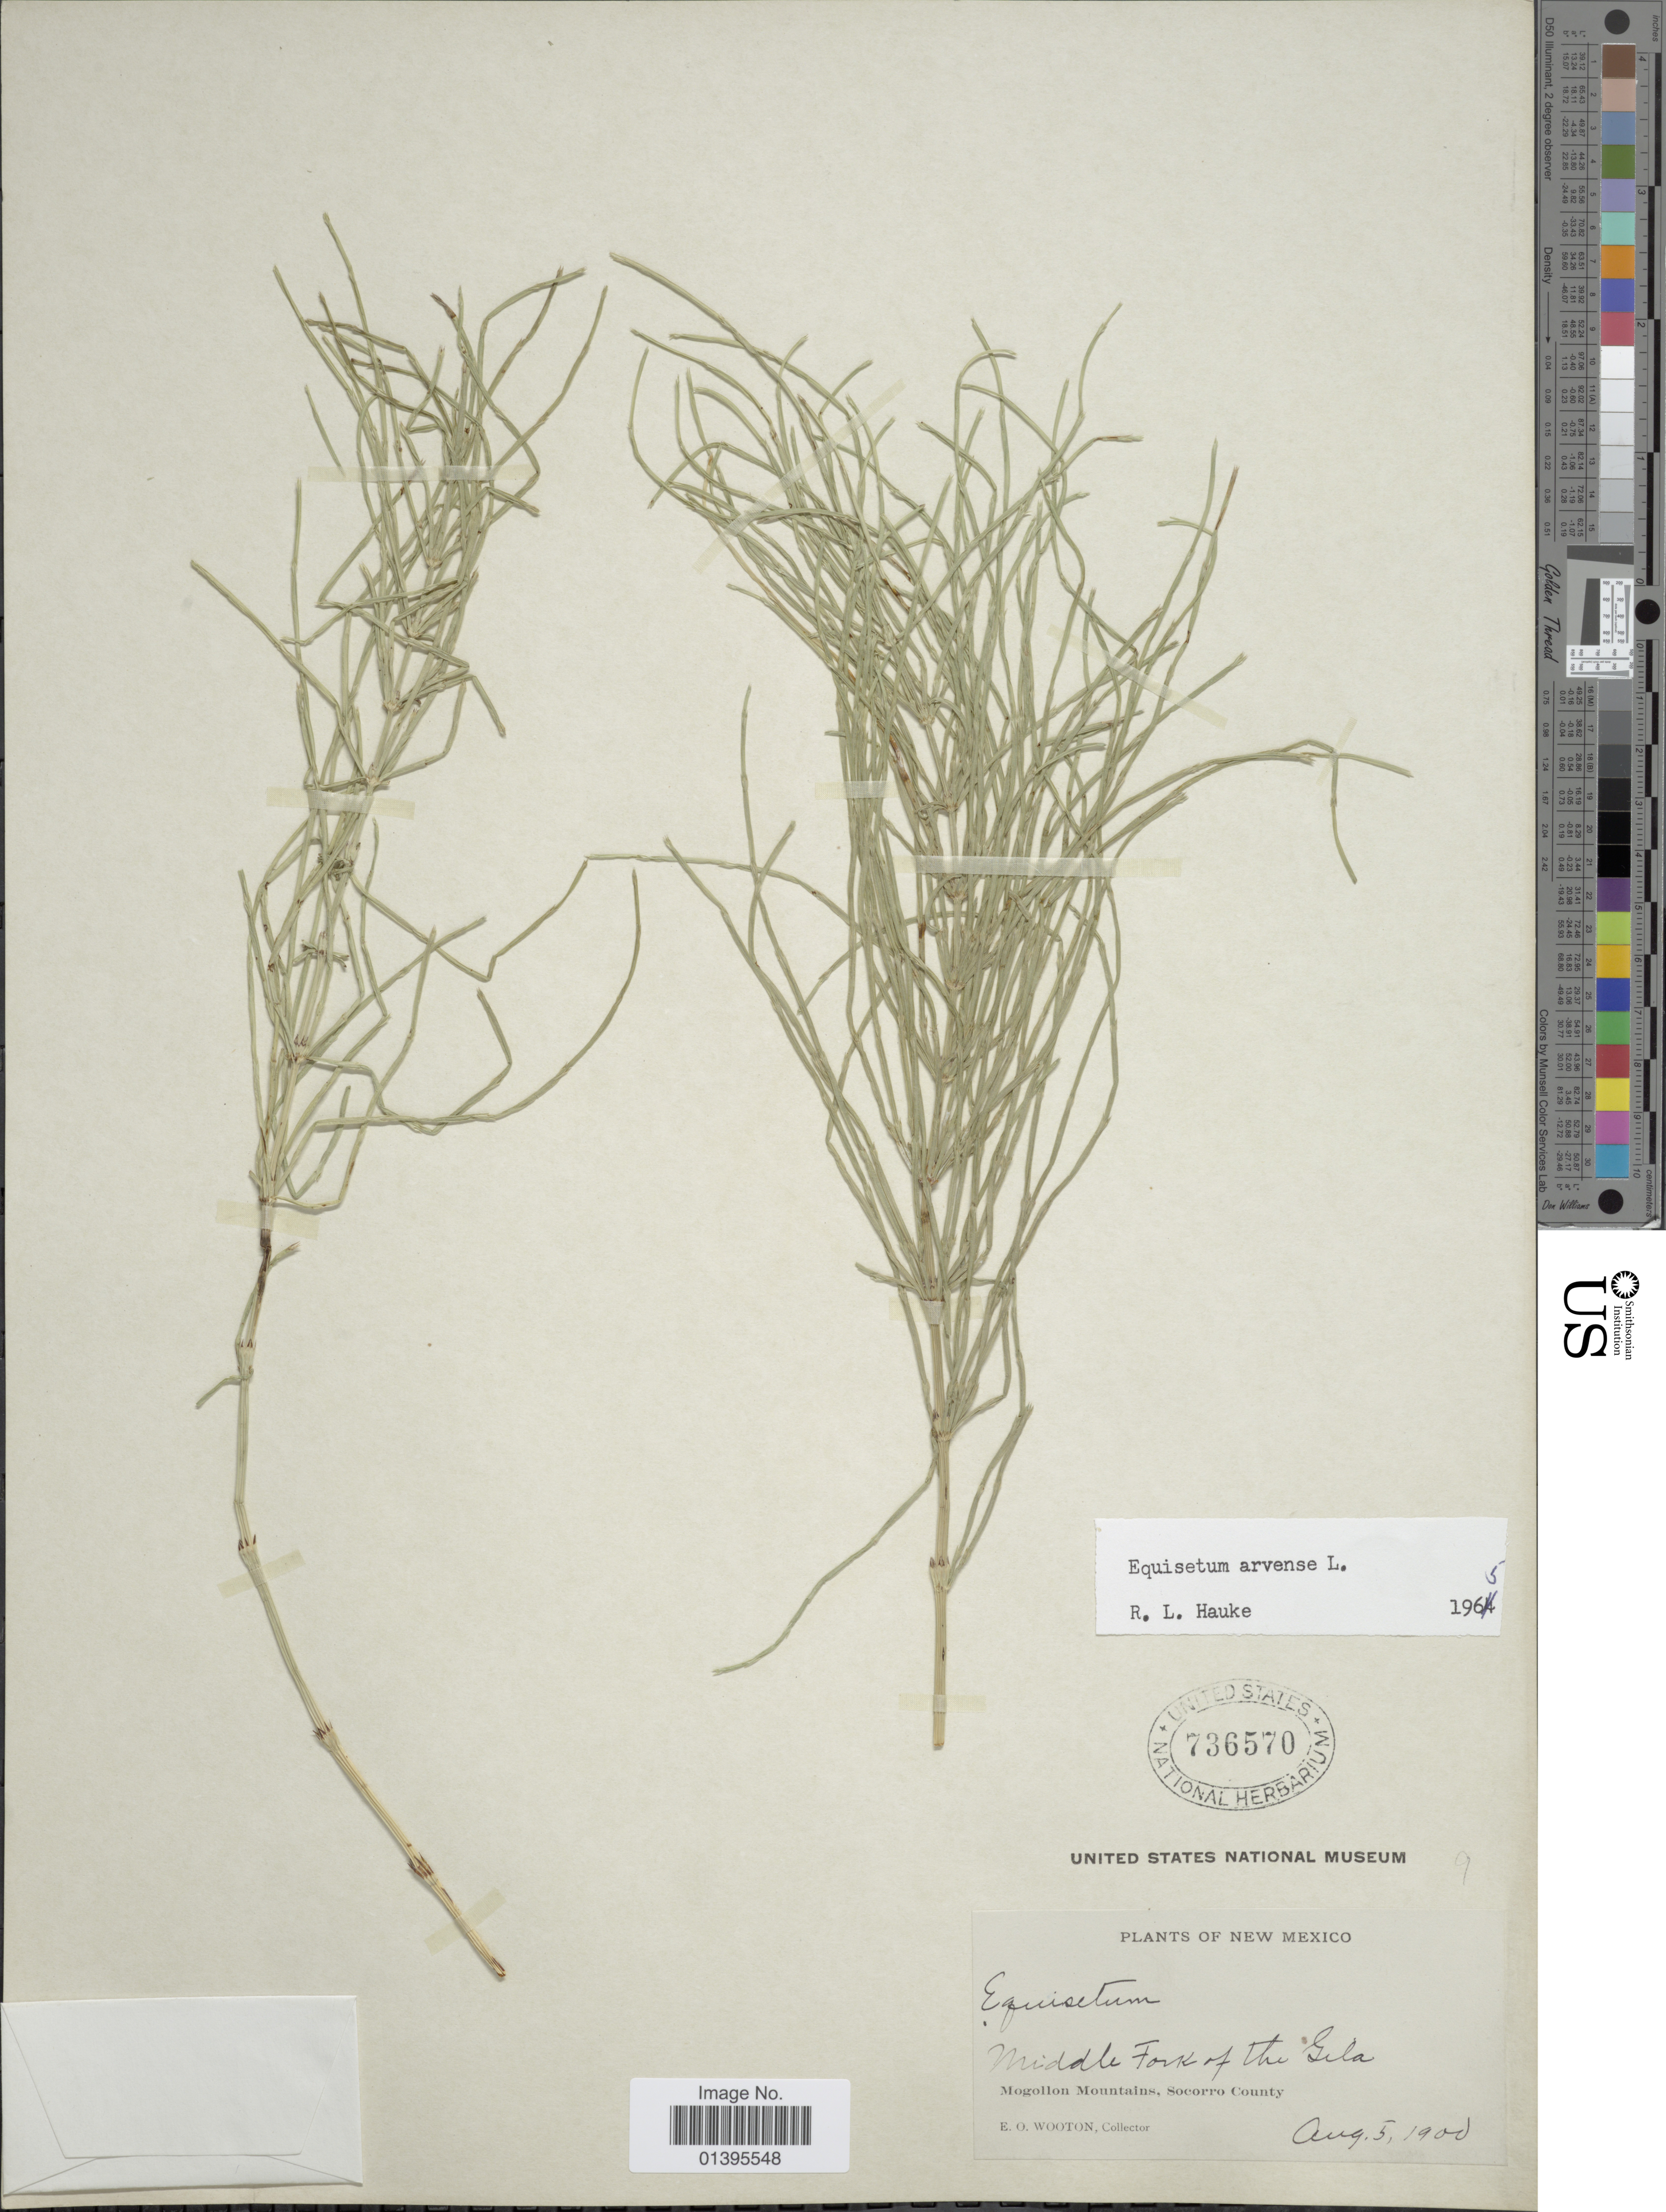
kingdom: Plantae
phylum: Tracheophyta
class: Polypodiopsida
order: Equisetales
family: Equisetaceae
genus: Equisetum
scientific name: Equisetum arvense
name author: L.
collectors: E. O. Wooton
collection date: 1900-08-05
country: United States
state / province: New Mexico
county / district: Socorro County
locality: Middle Fork of the Gila, Mogollon Mountains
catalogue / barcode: US 736570